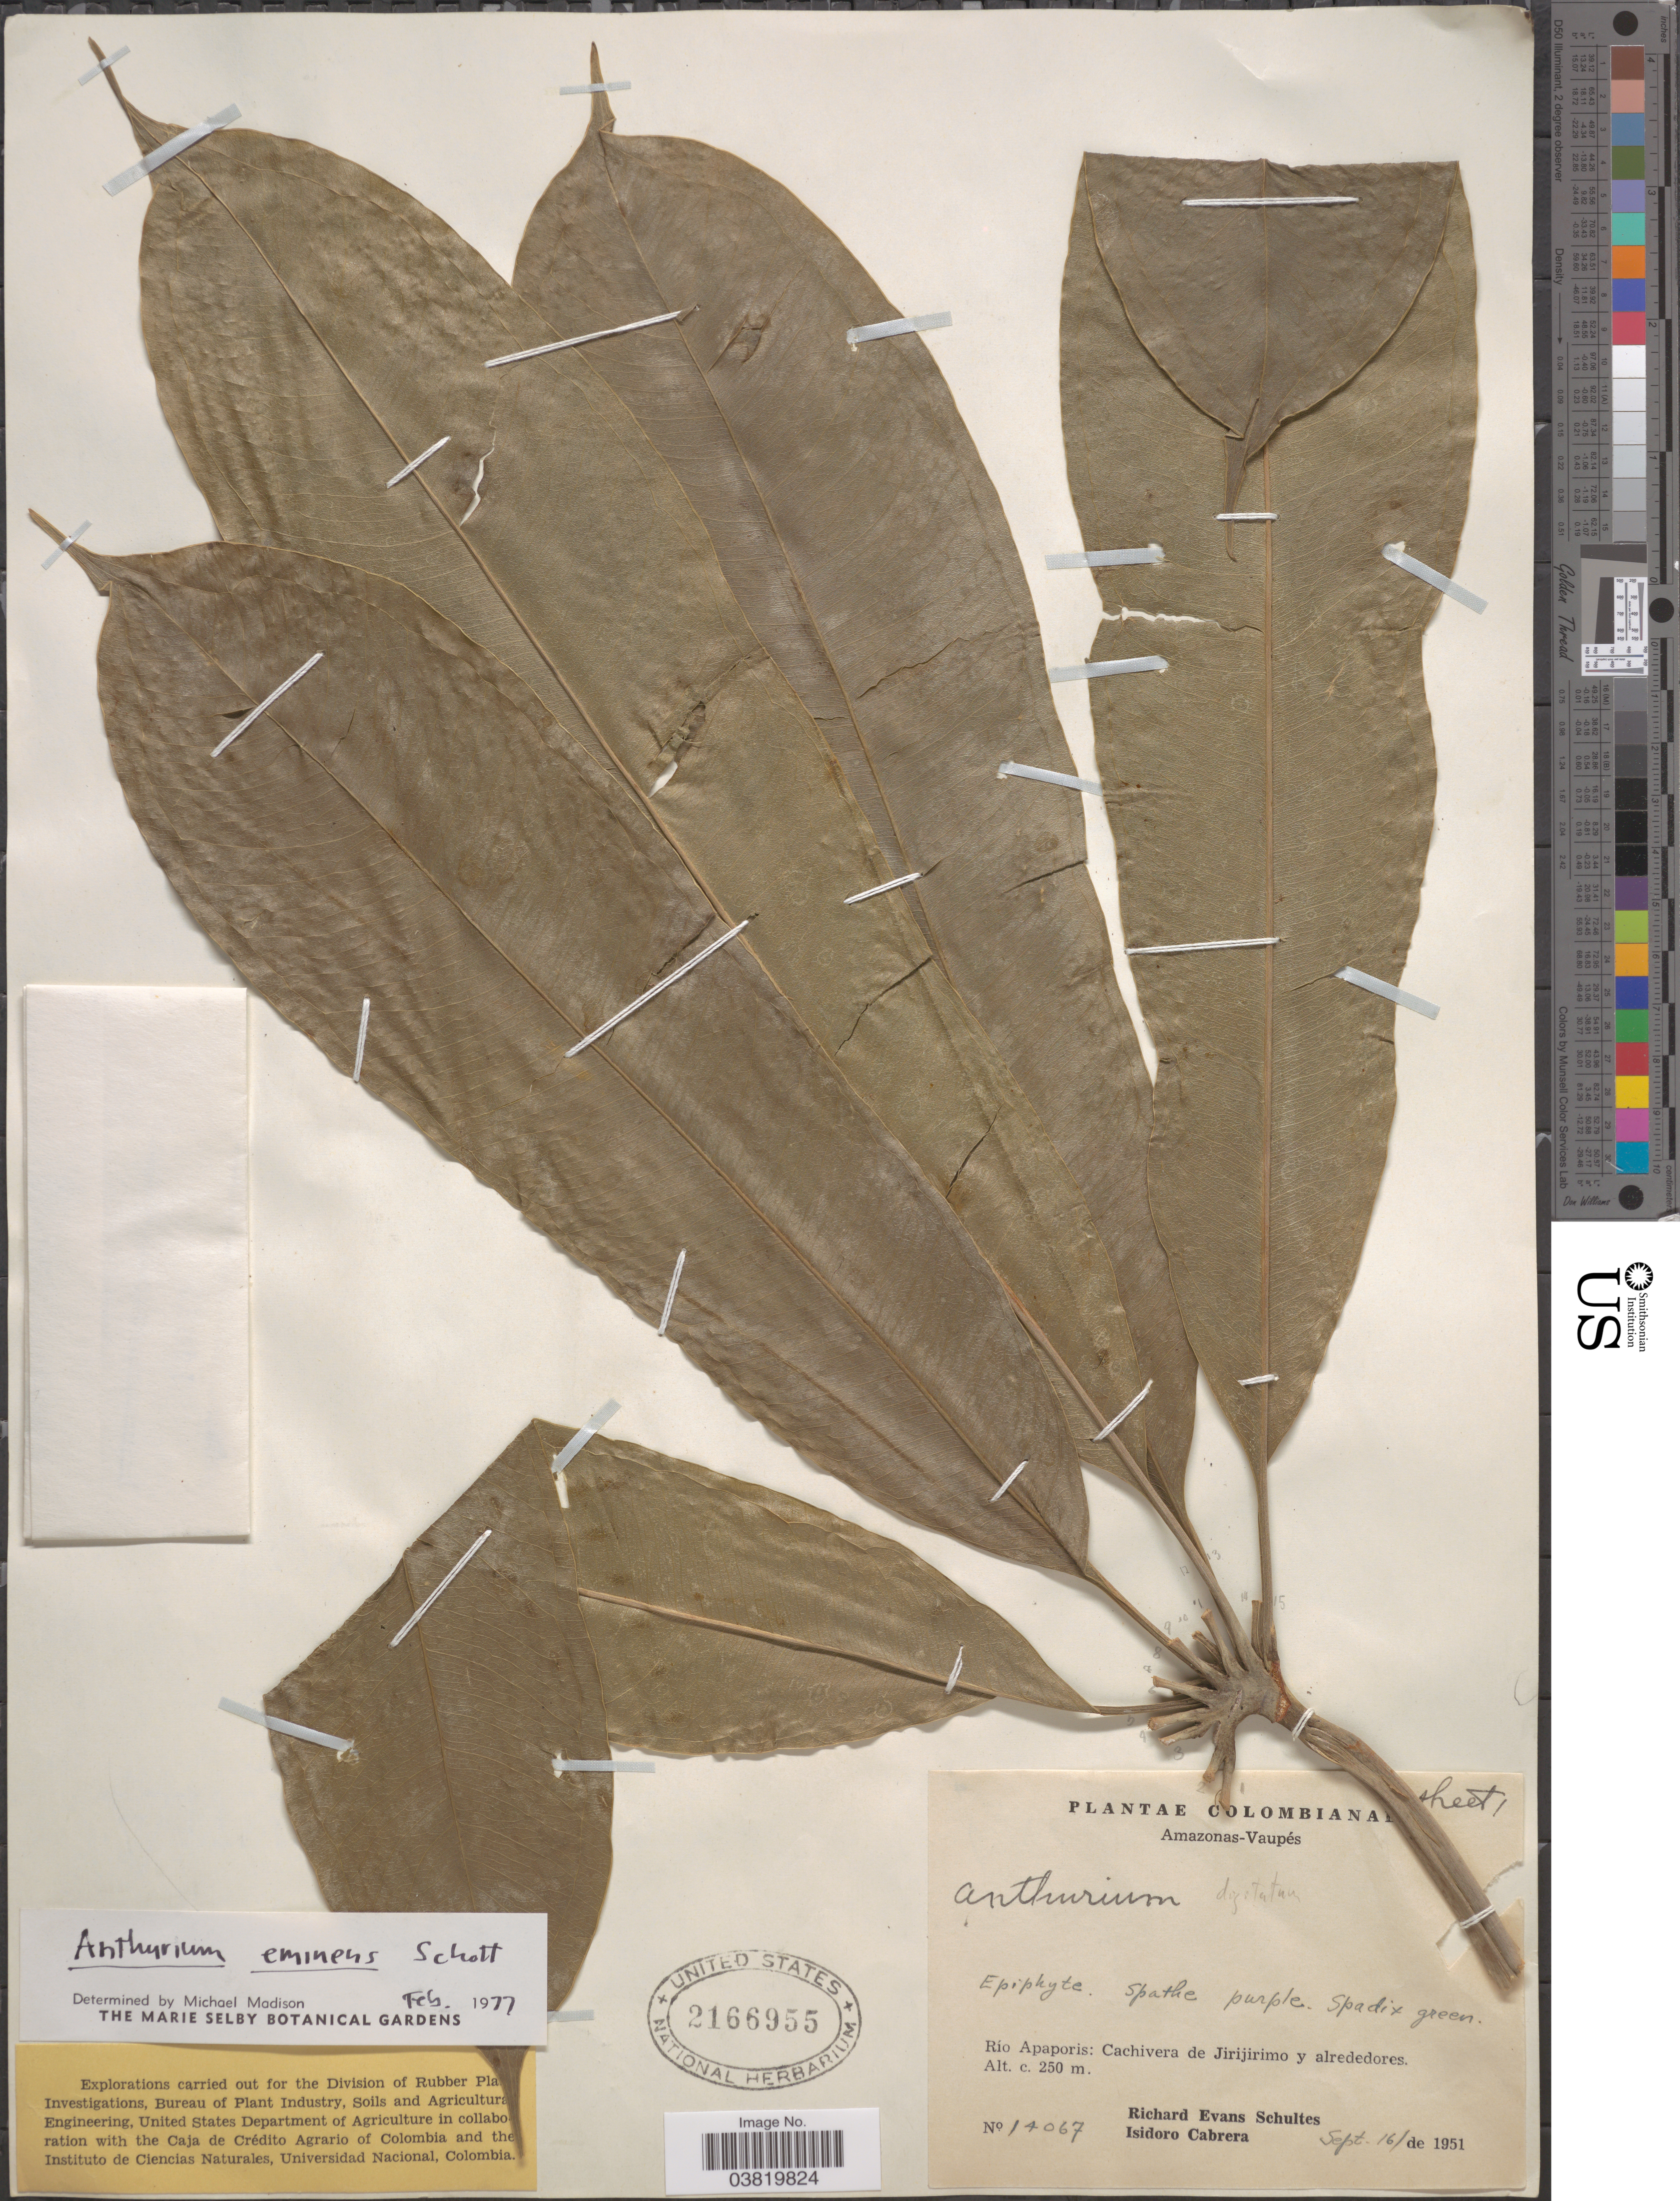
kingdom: Plantae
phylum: Tracheophyta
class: Liliopsida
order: Alismatales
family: Araceae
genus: Anthurium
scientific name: Anthurium eminens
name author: Schott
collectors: R. E. Schultes & I. Cabrera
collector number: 14067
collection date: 1951-09-16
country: Colombia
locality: Amazonas-Vaupés. Río Apaporis: Cachivera de Jirijirimo y alrededores.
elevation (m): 250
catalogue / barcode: US 2166955